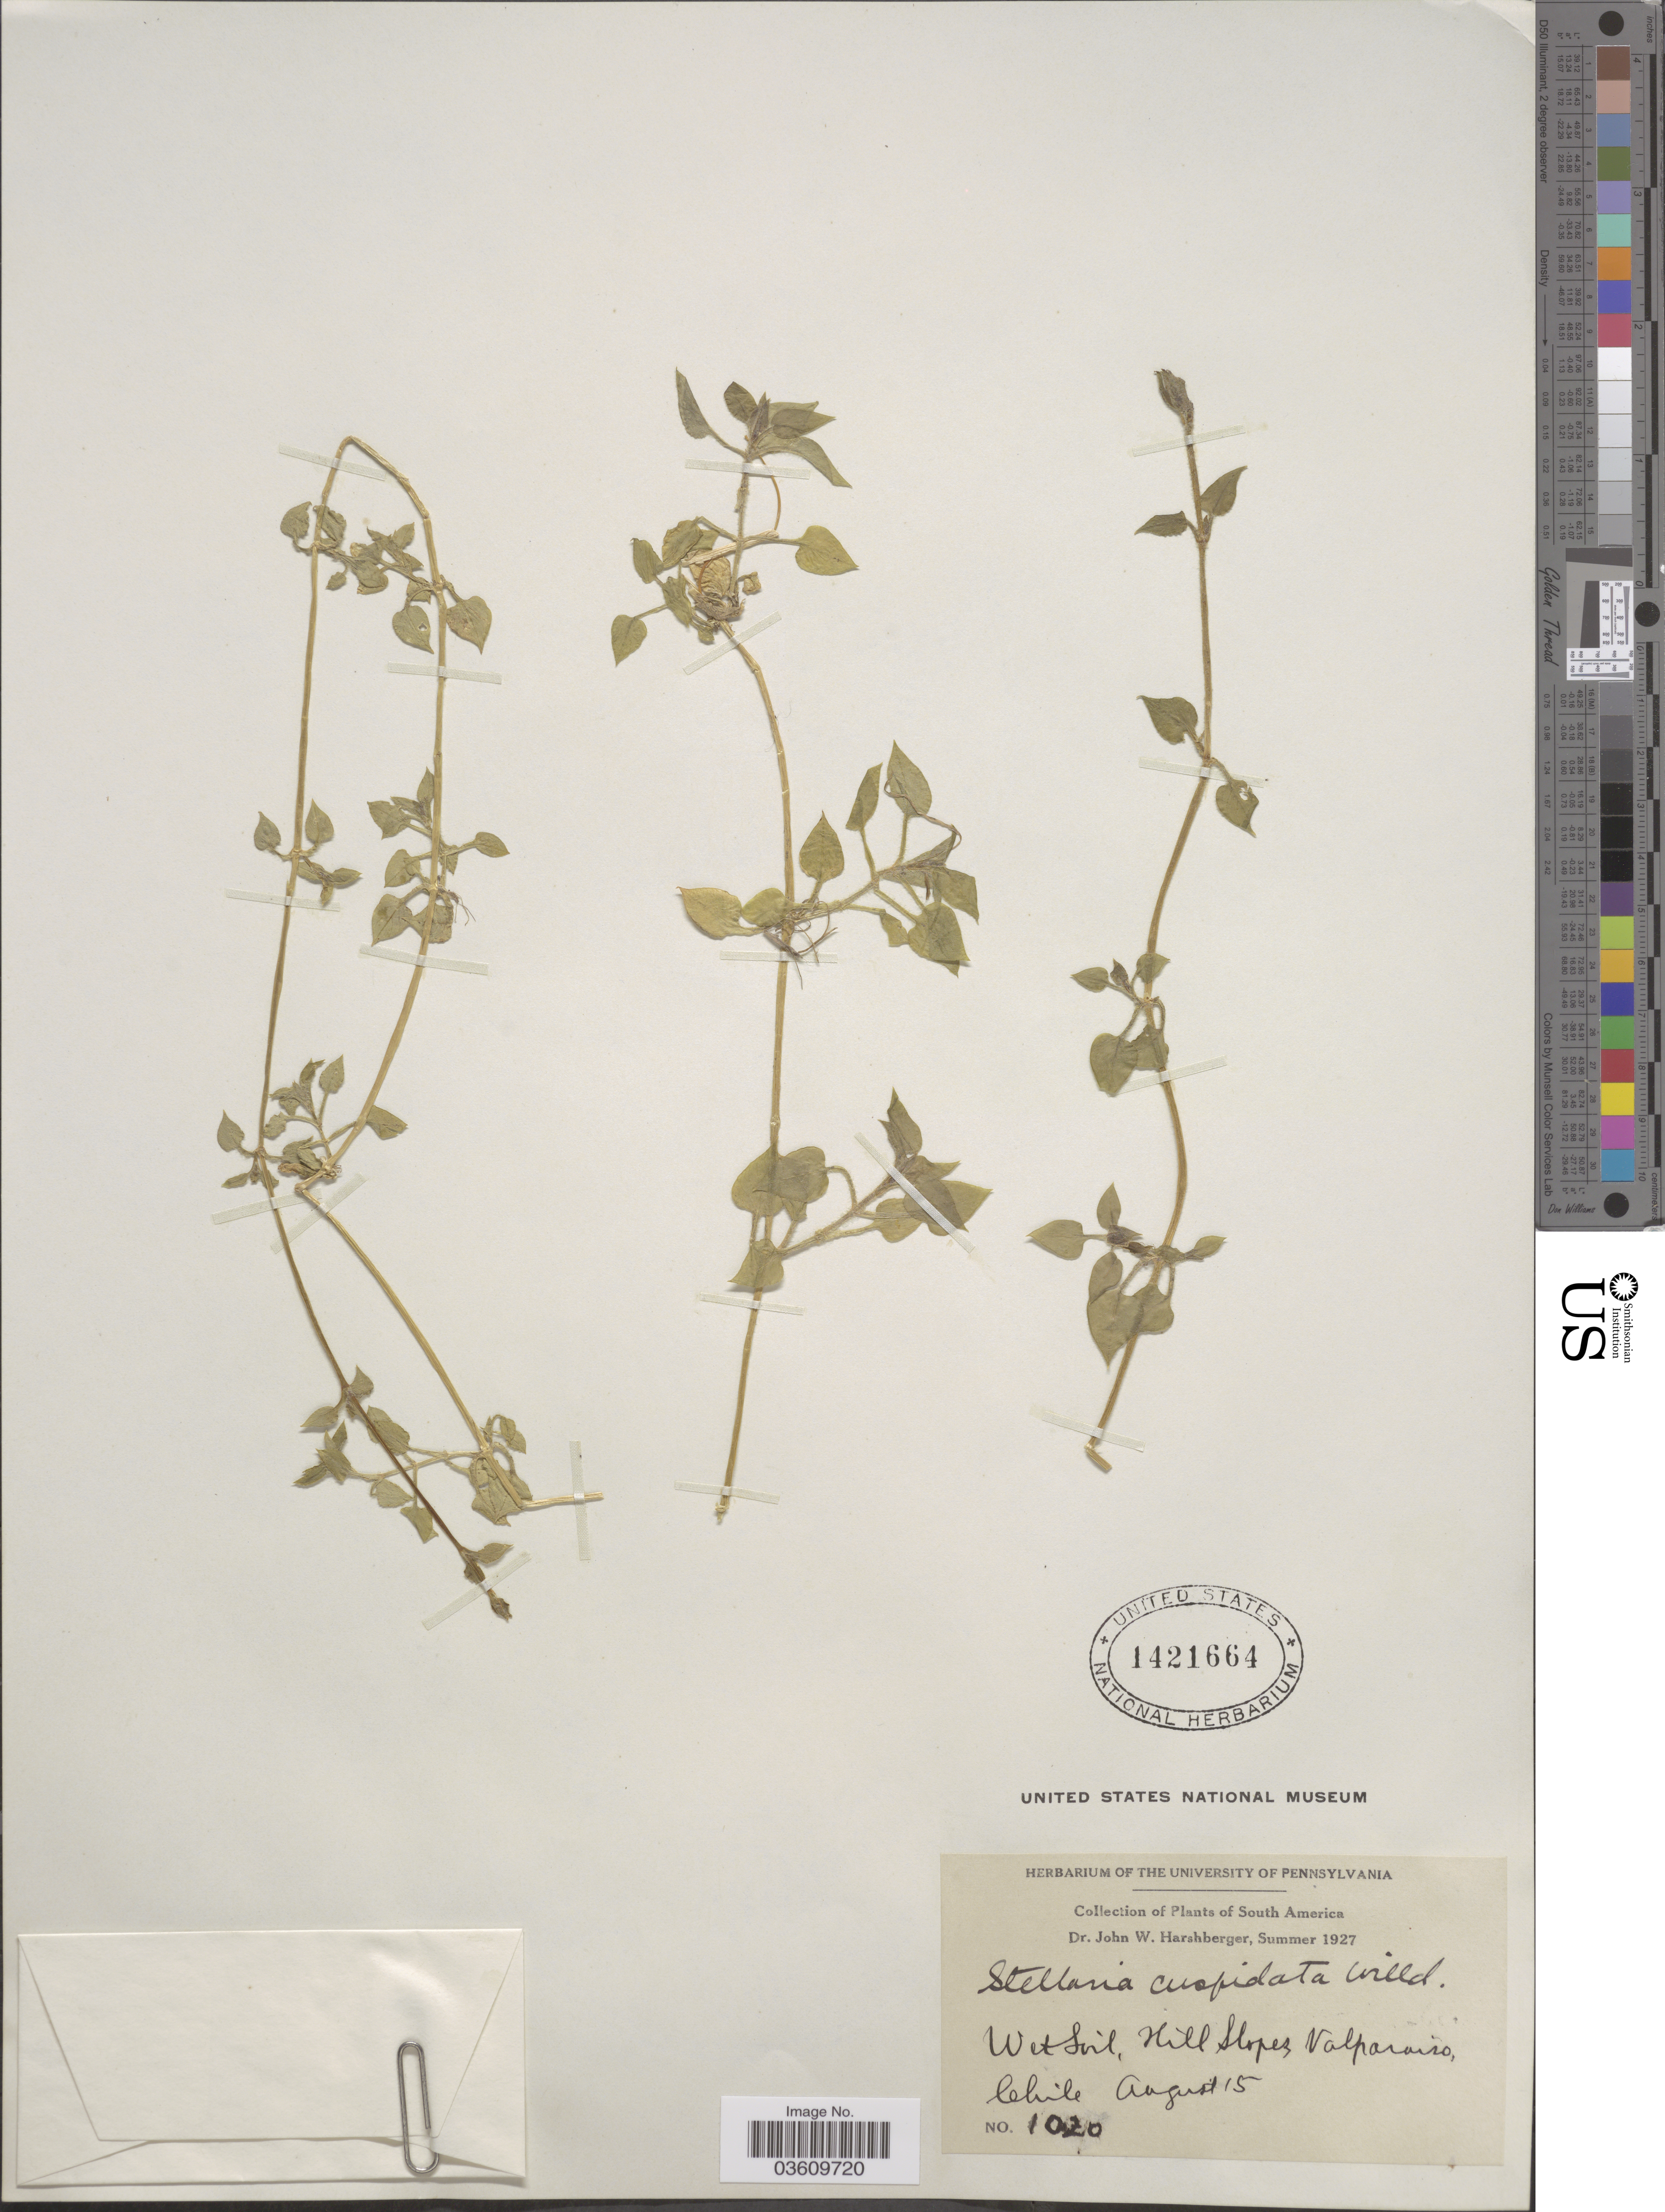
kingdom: Plantae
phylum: Tracheophyta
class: Magnoliopsida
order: Caryophyllales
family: Caryophyllaceae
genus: Stellaria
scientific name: Stellaria cuspidata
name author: Willd. ex Schltdl.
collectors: J. W. Harshberger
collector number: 1020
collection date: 1927-08-15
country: Chile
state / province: Valparaíso (V)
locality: Hill Slopes Valparaiso.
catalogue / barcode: US 1421664